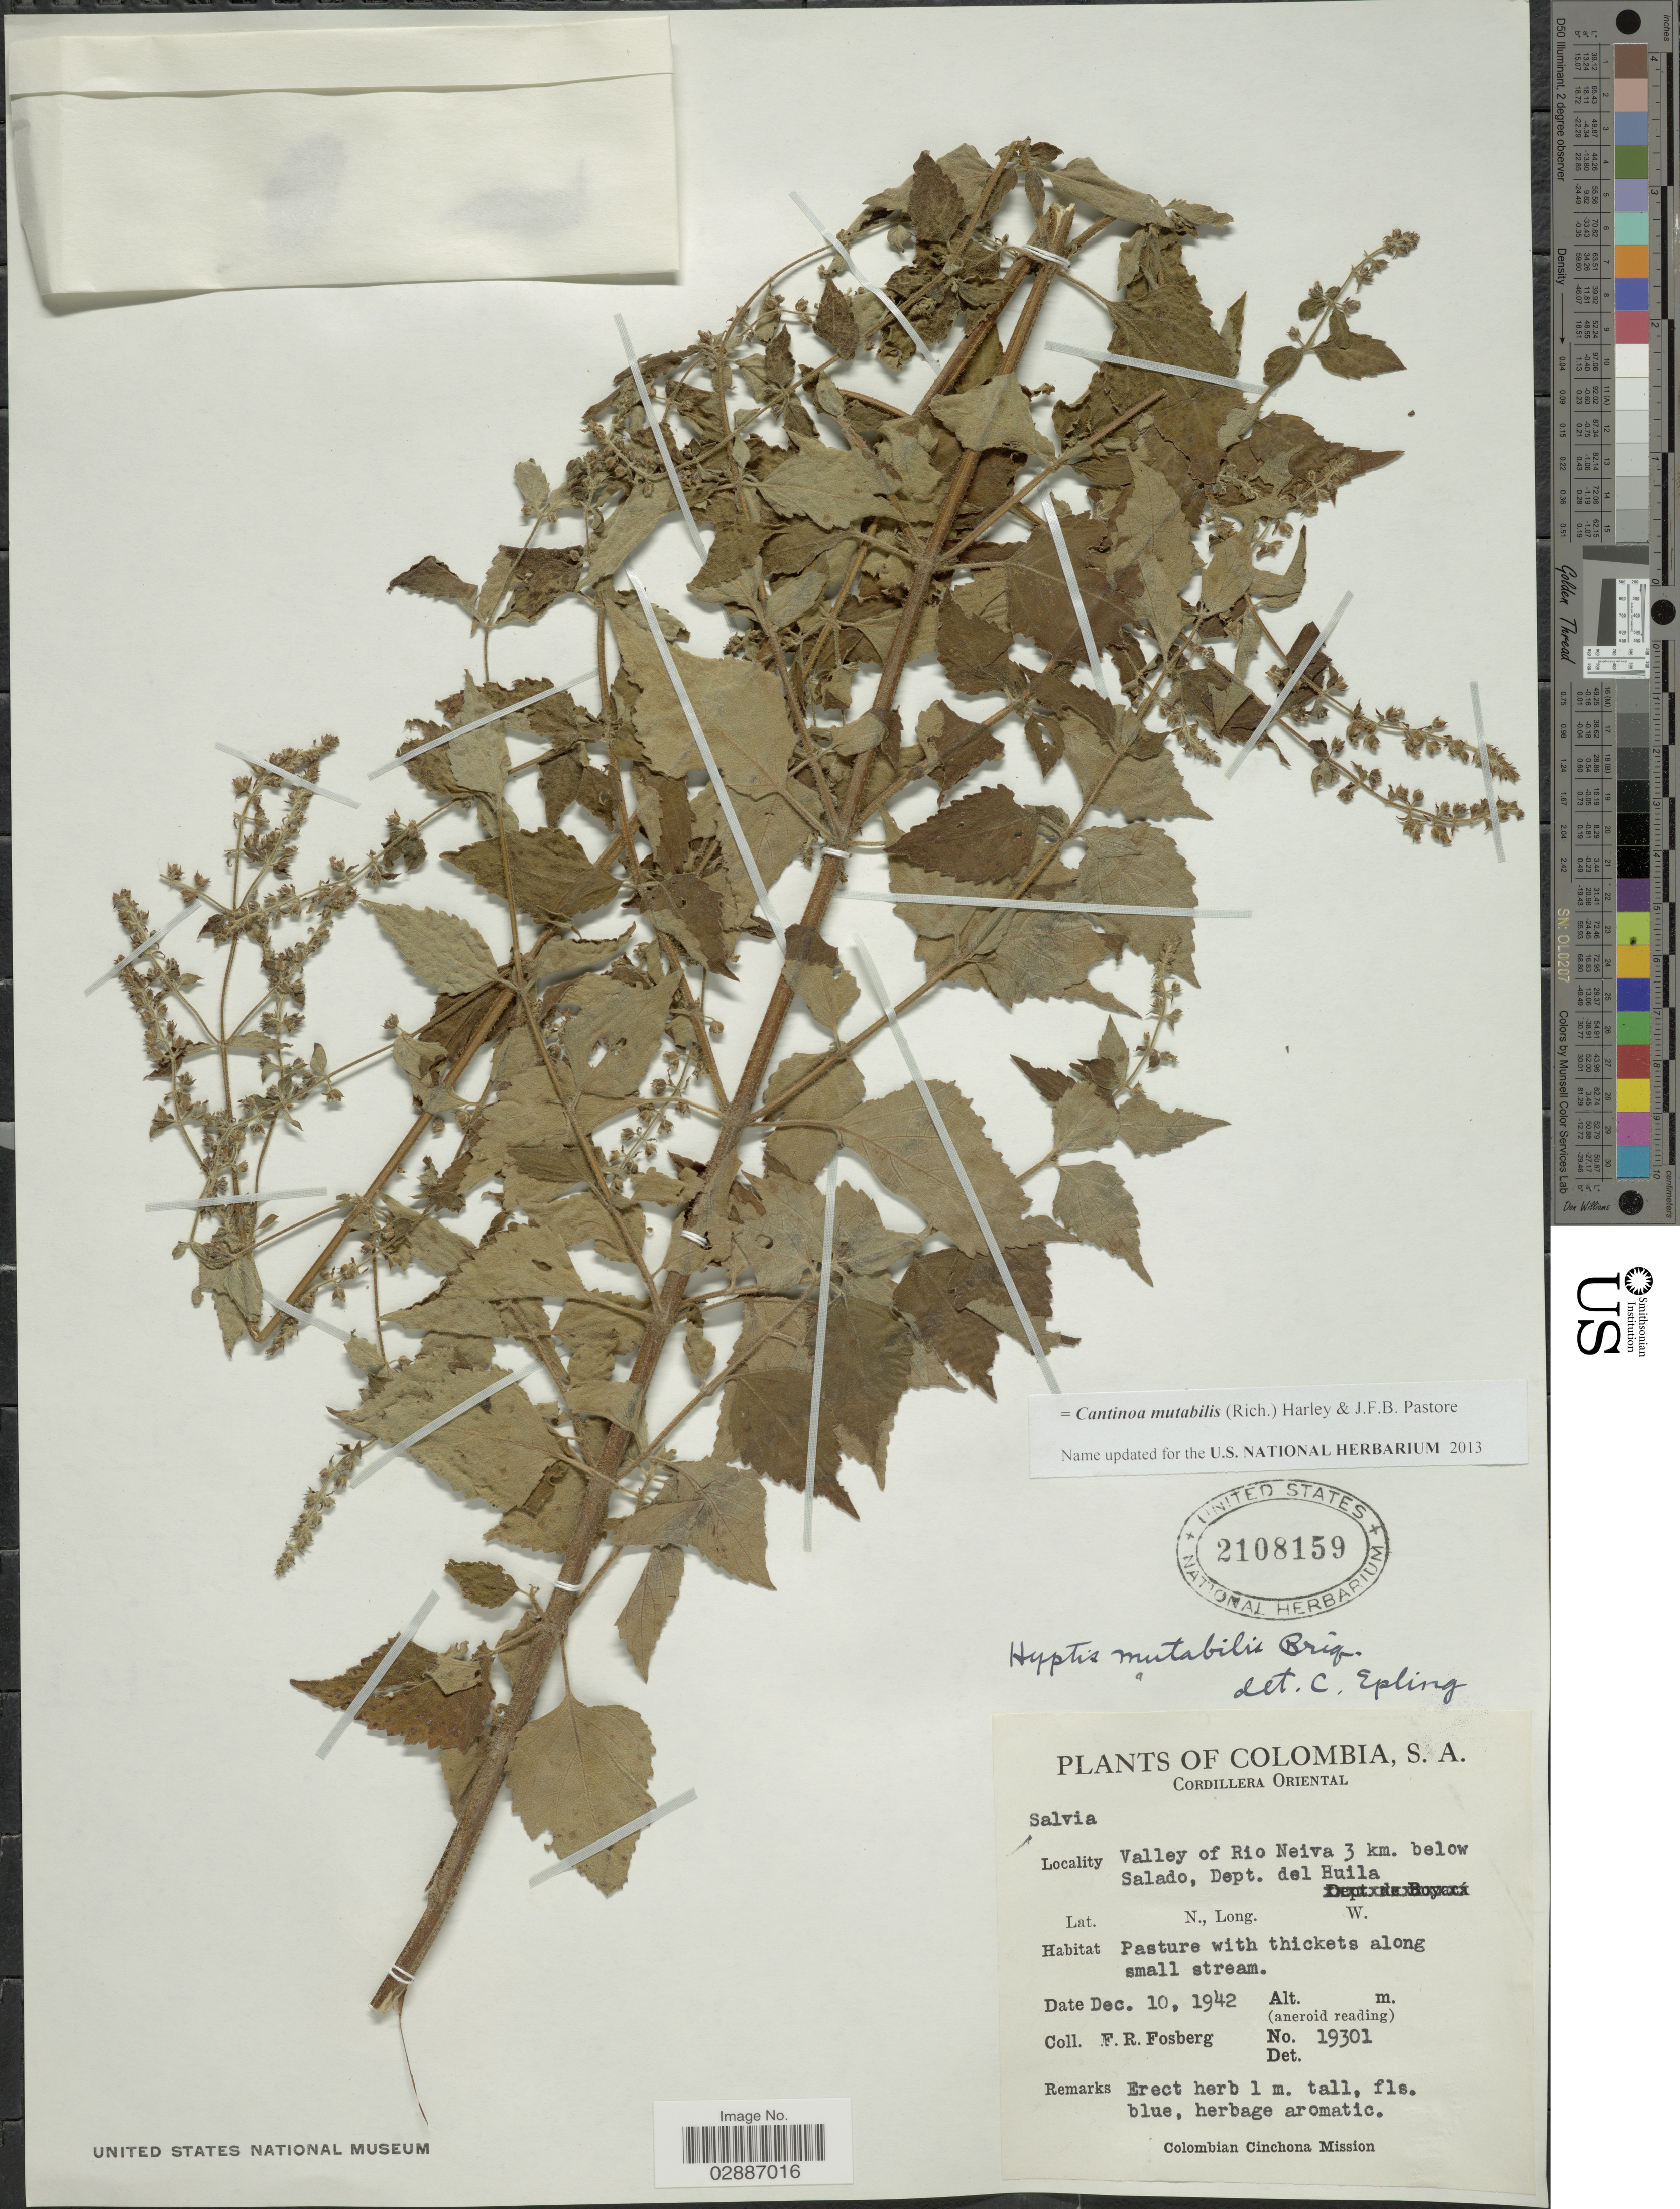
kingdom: Plantae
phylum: Tracheophyta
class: Magnoliopsida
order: Lamiales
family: Lamiaceae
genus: Cantinoa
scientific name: Cantinoa mutabilis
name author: (Epling) Harley & J.F.B. Pastore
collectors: F. R. Fosberg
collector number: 19301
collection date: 1942-12-10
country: Colombia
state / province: Huila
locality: Cordillera Oriental. Valley of Rio Neiva 3 km. below Salado, Dept. del Huila.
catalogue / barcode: US 2108159